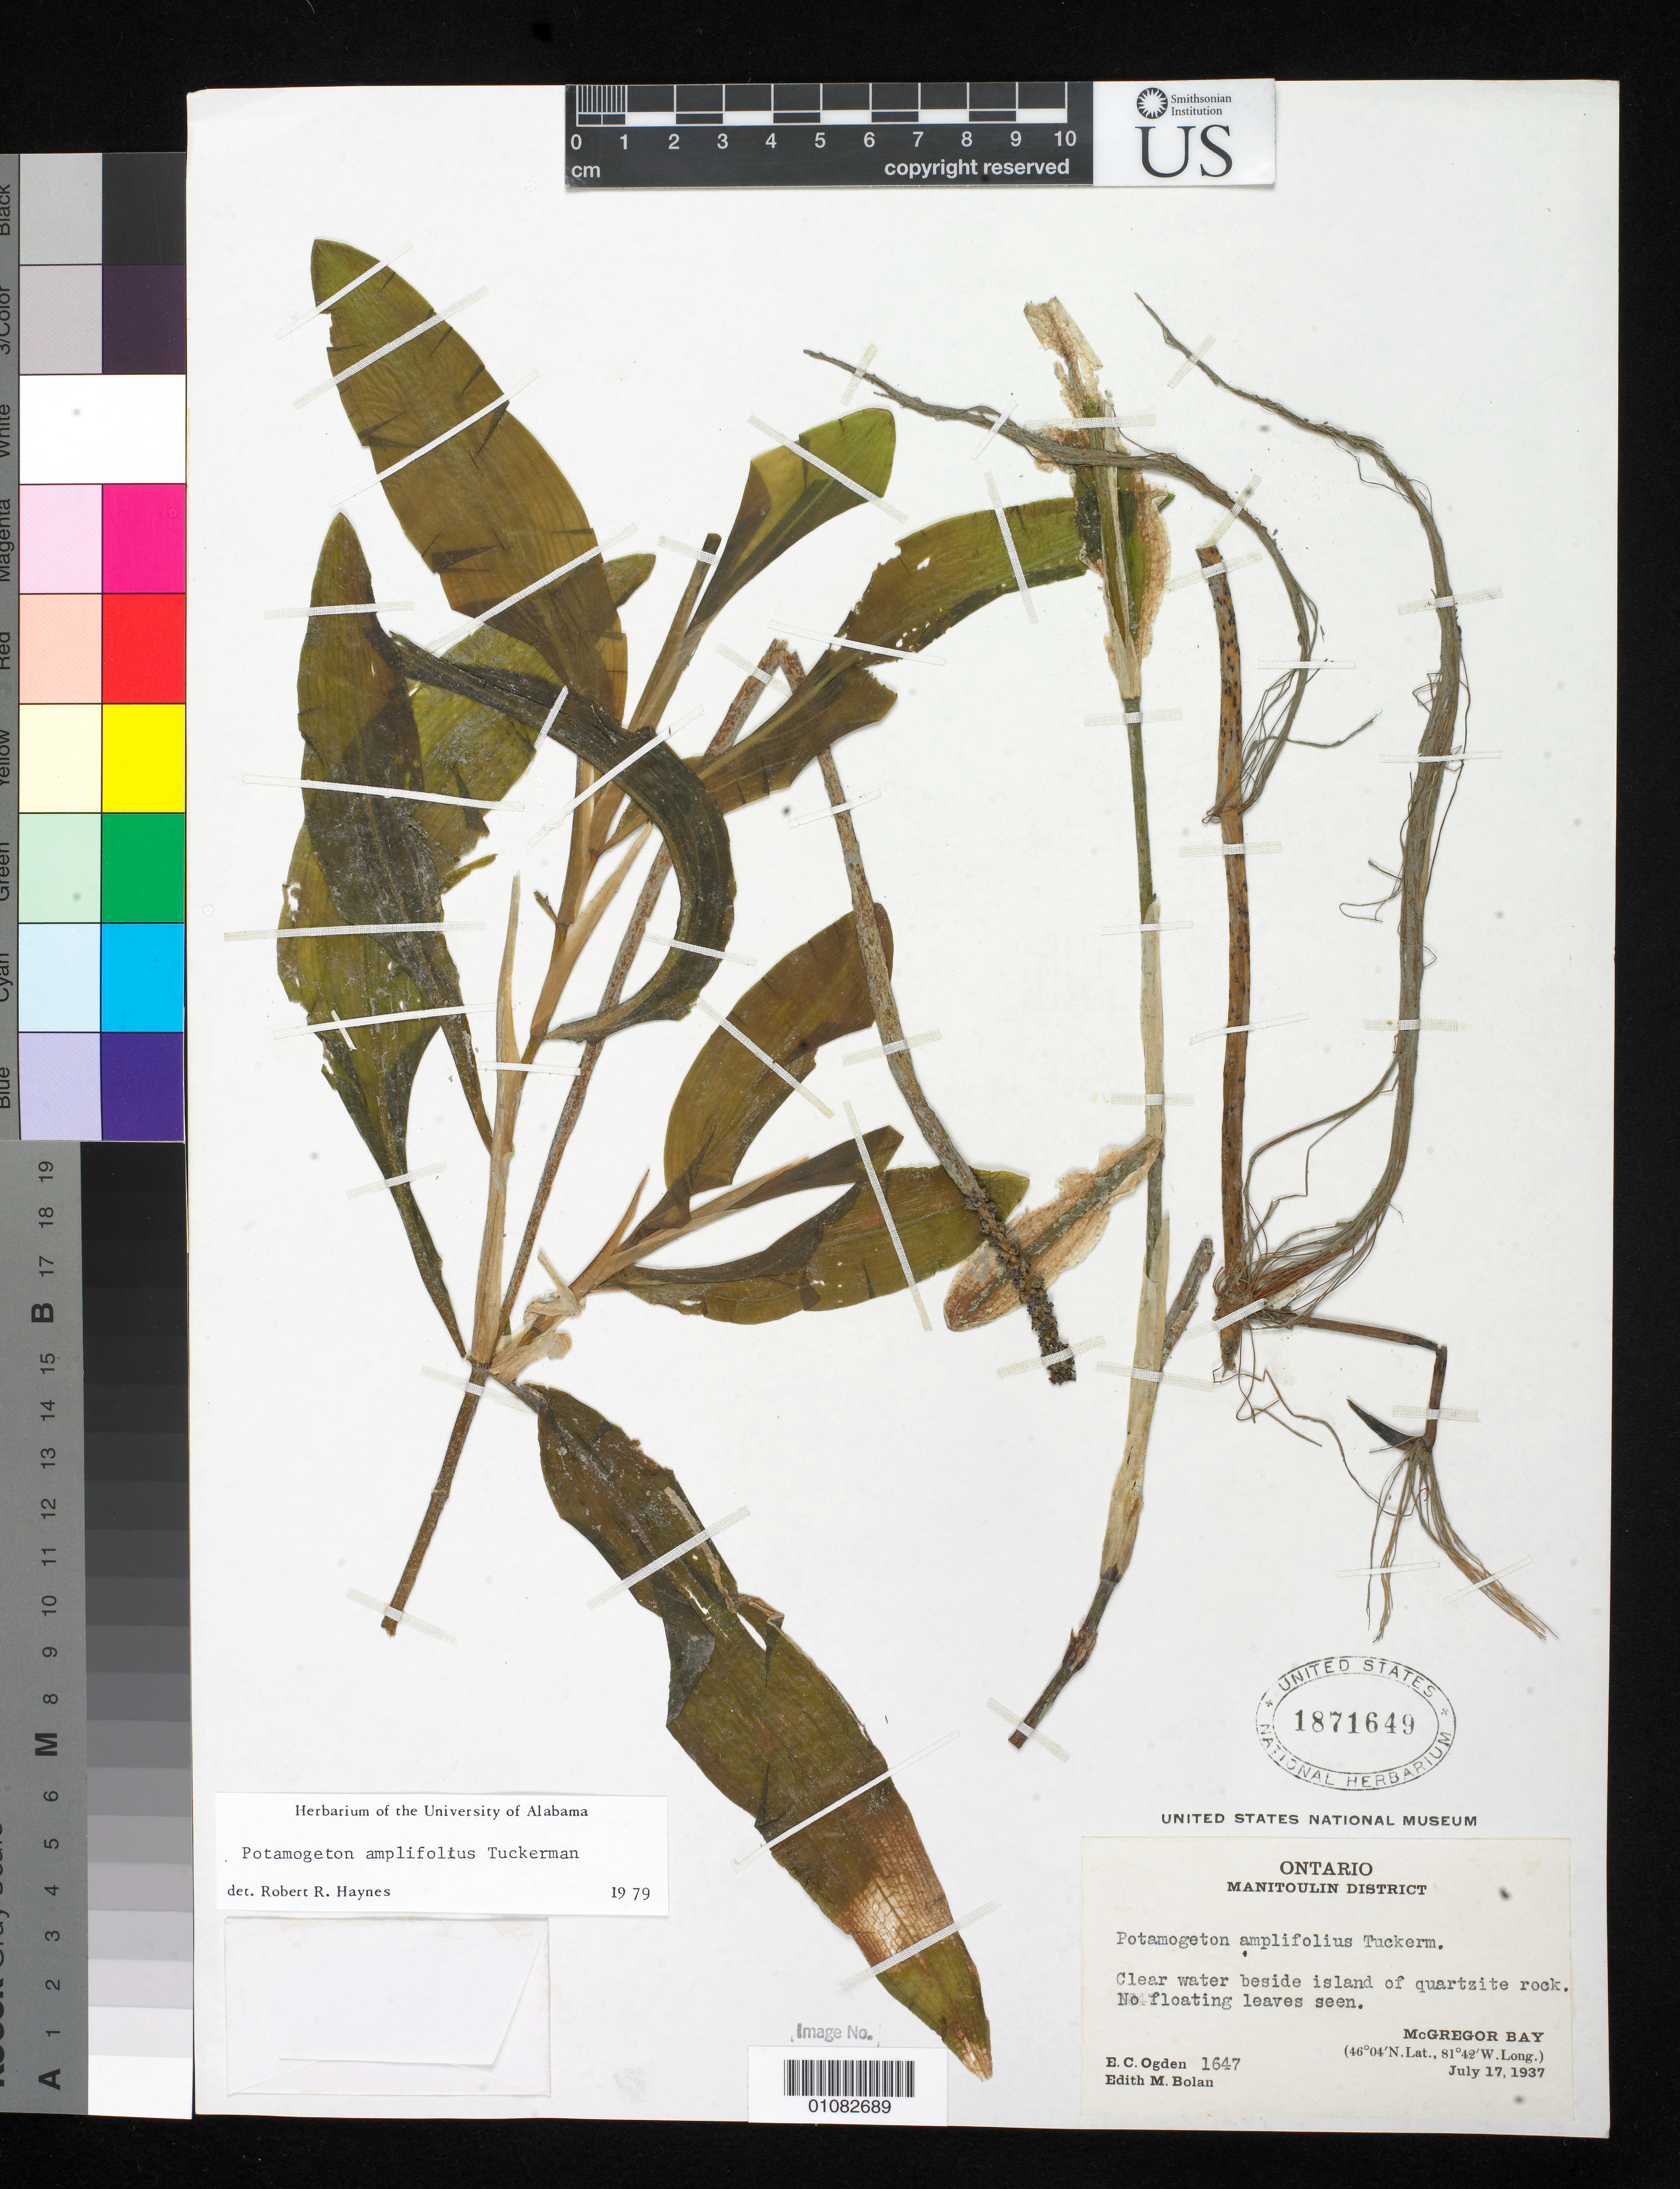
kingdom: Plantae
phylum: Tracheophyta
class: Liliopsida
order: Alismatales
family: Potamogetonaceae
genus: Potamogeton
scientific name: Potamogeton amplifolius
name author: Tuckerm.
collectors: E. Ogden & E. Bolan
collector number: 1647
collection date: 1937-07-17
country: Canada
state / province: Ontario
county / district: Manitoulin District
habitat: Clear water beside island of quartzite rock.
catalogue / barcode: US 1871649